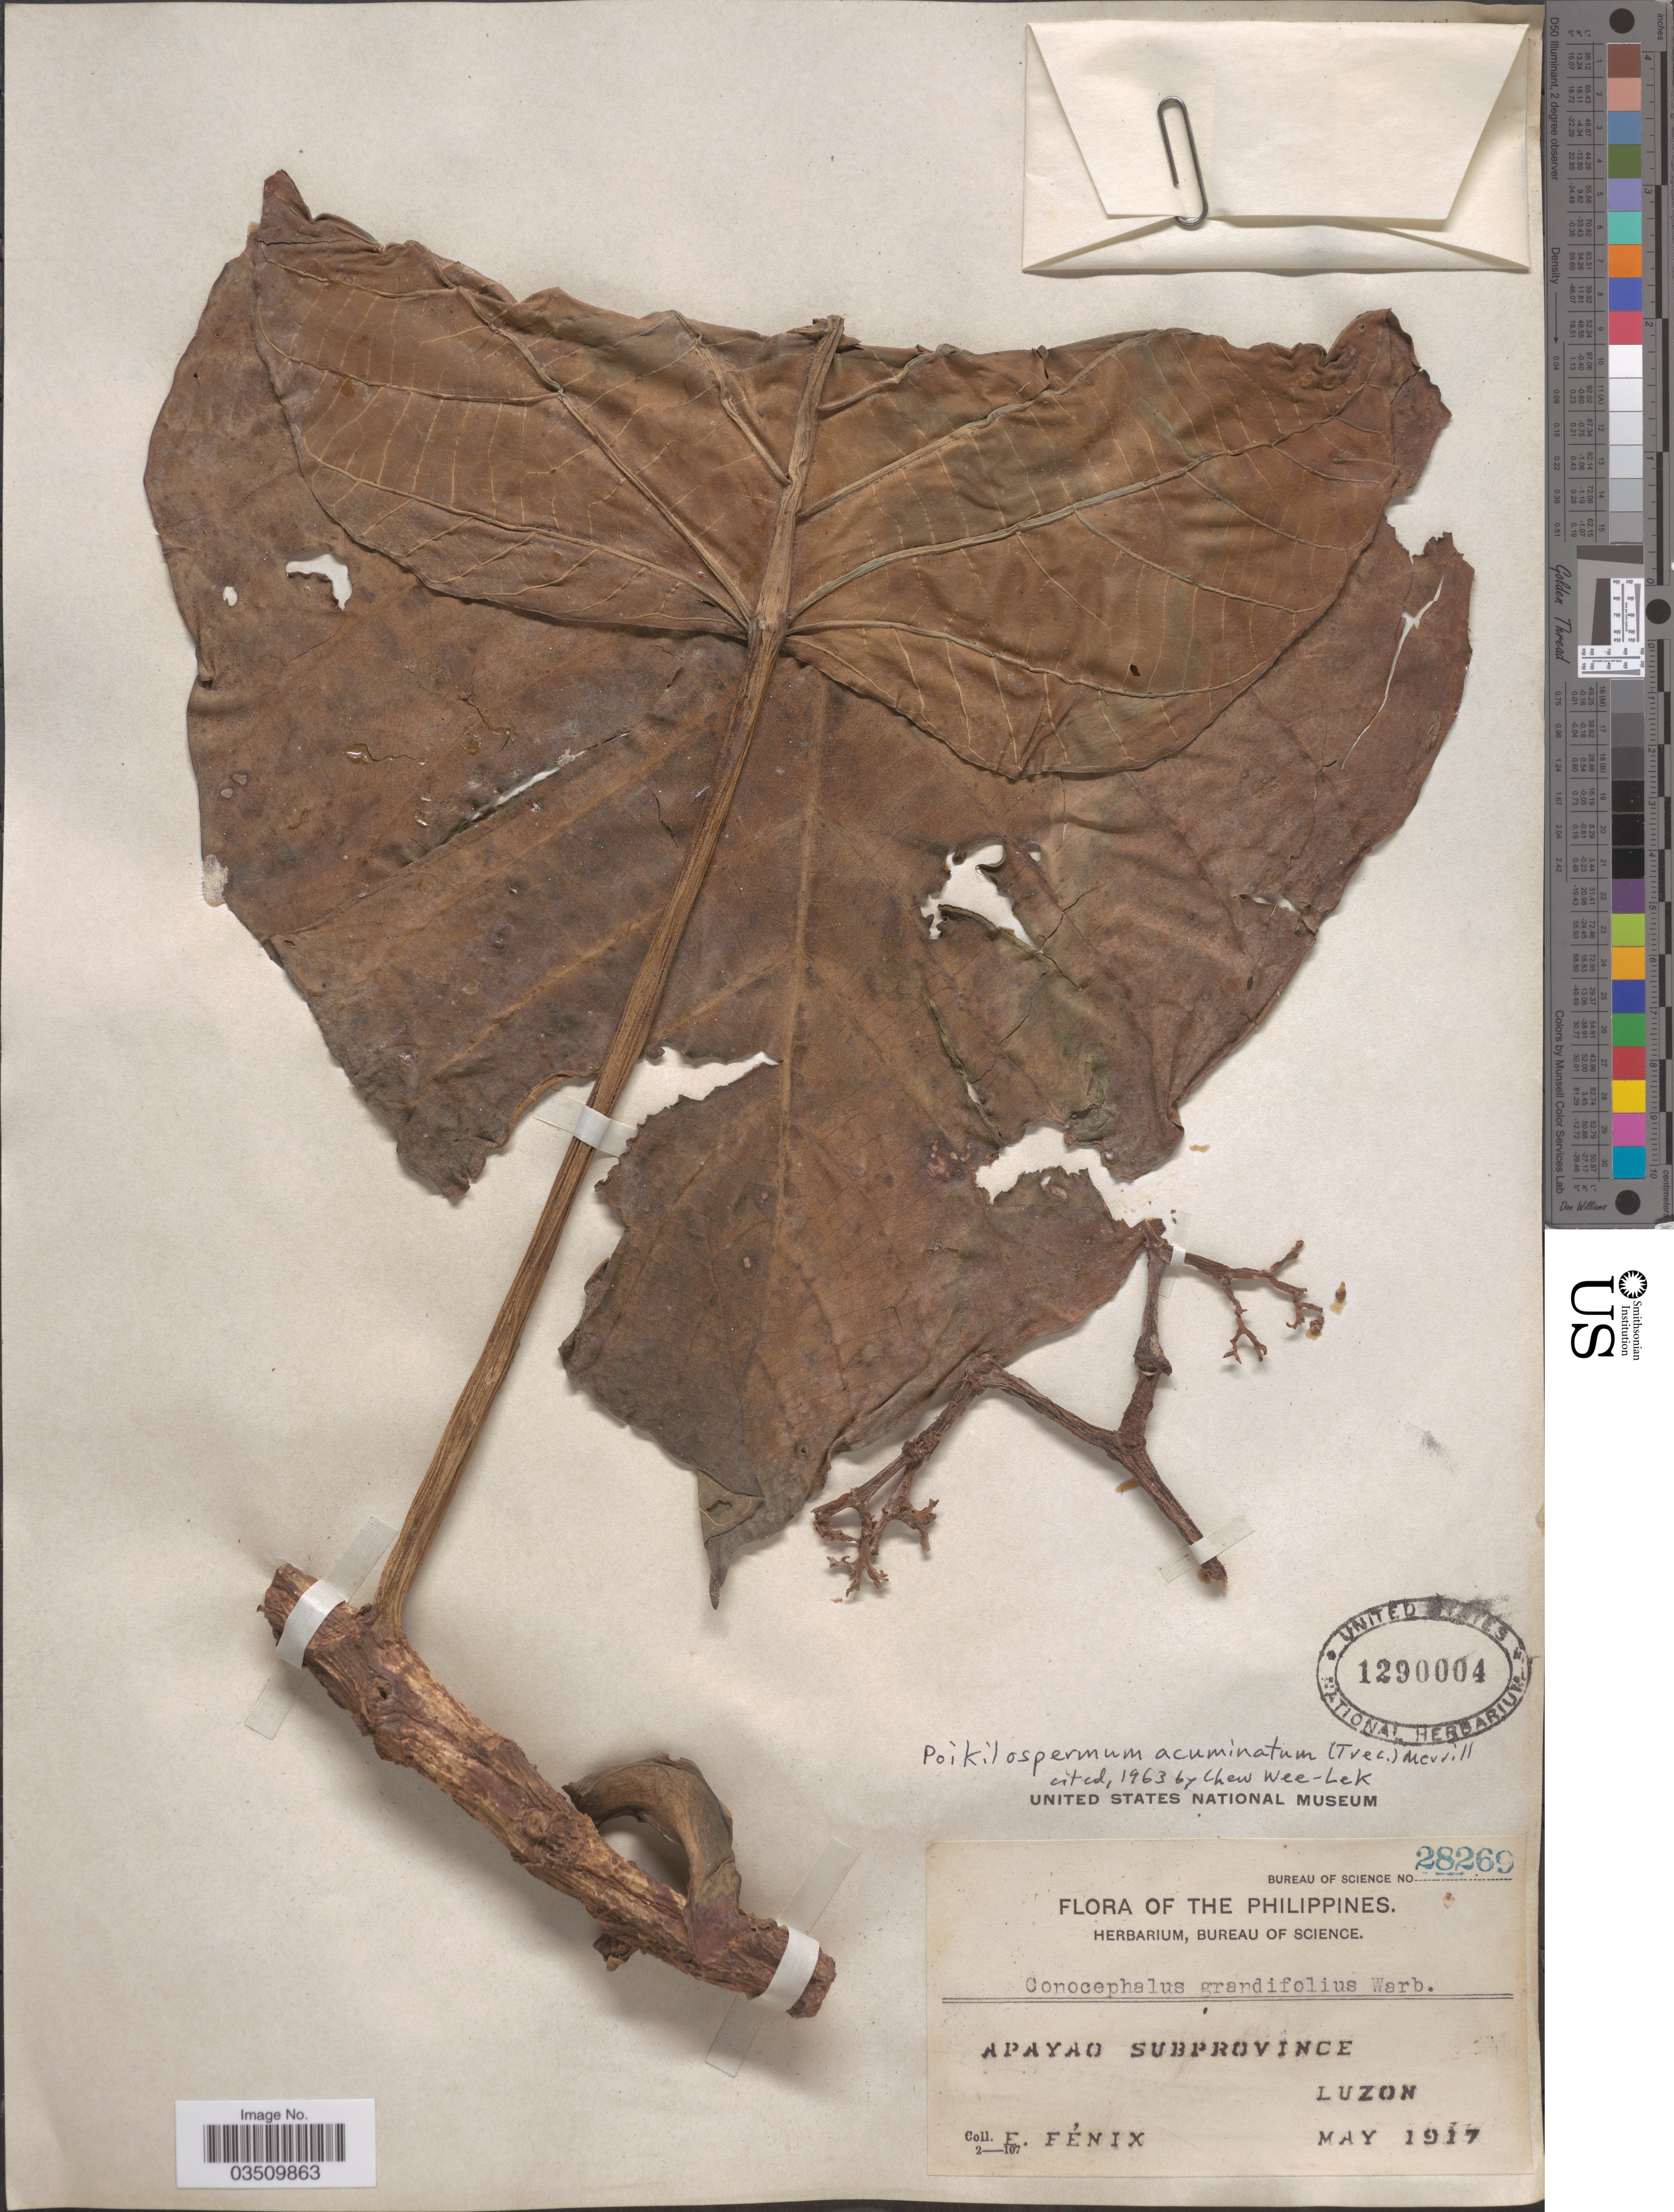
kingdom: Plantae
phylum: Tracheophyta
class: Magnoliopsida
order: Rosales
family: Urticaceae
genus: Poikilospermum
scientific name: Poikilospermum acuminatum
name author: (Trécul) Merr.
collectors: E. Fénix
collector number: Bureau of Science 28269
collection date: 1917-05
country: Philippines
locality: Apayao Subprovince, Luzon.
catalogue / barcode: US 1290004